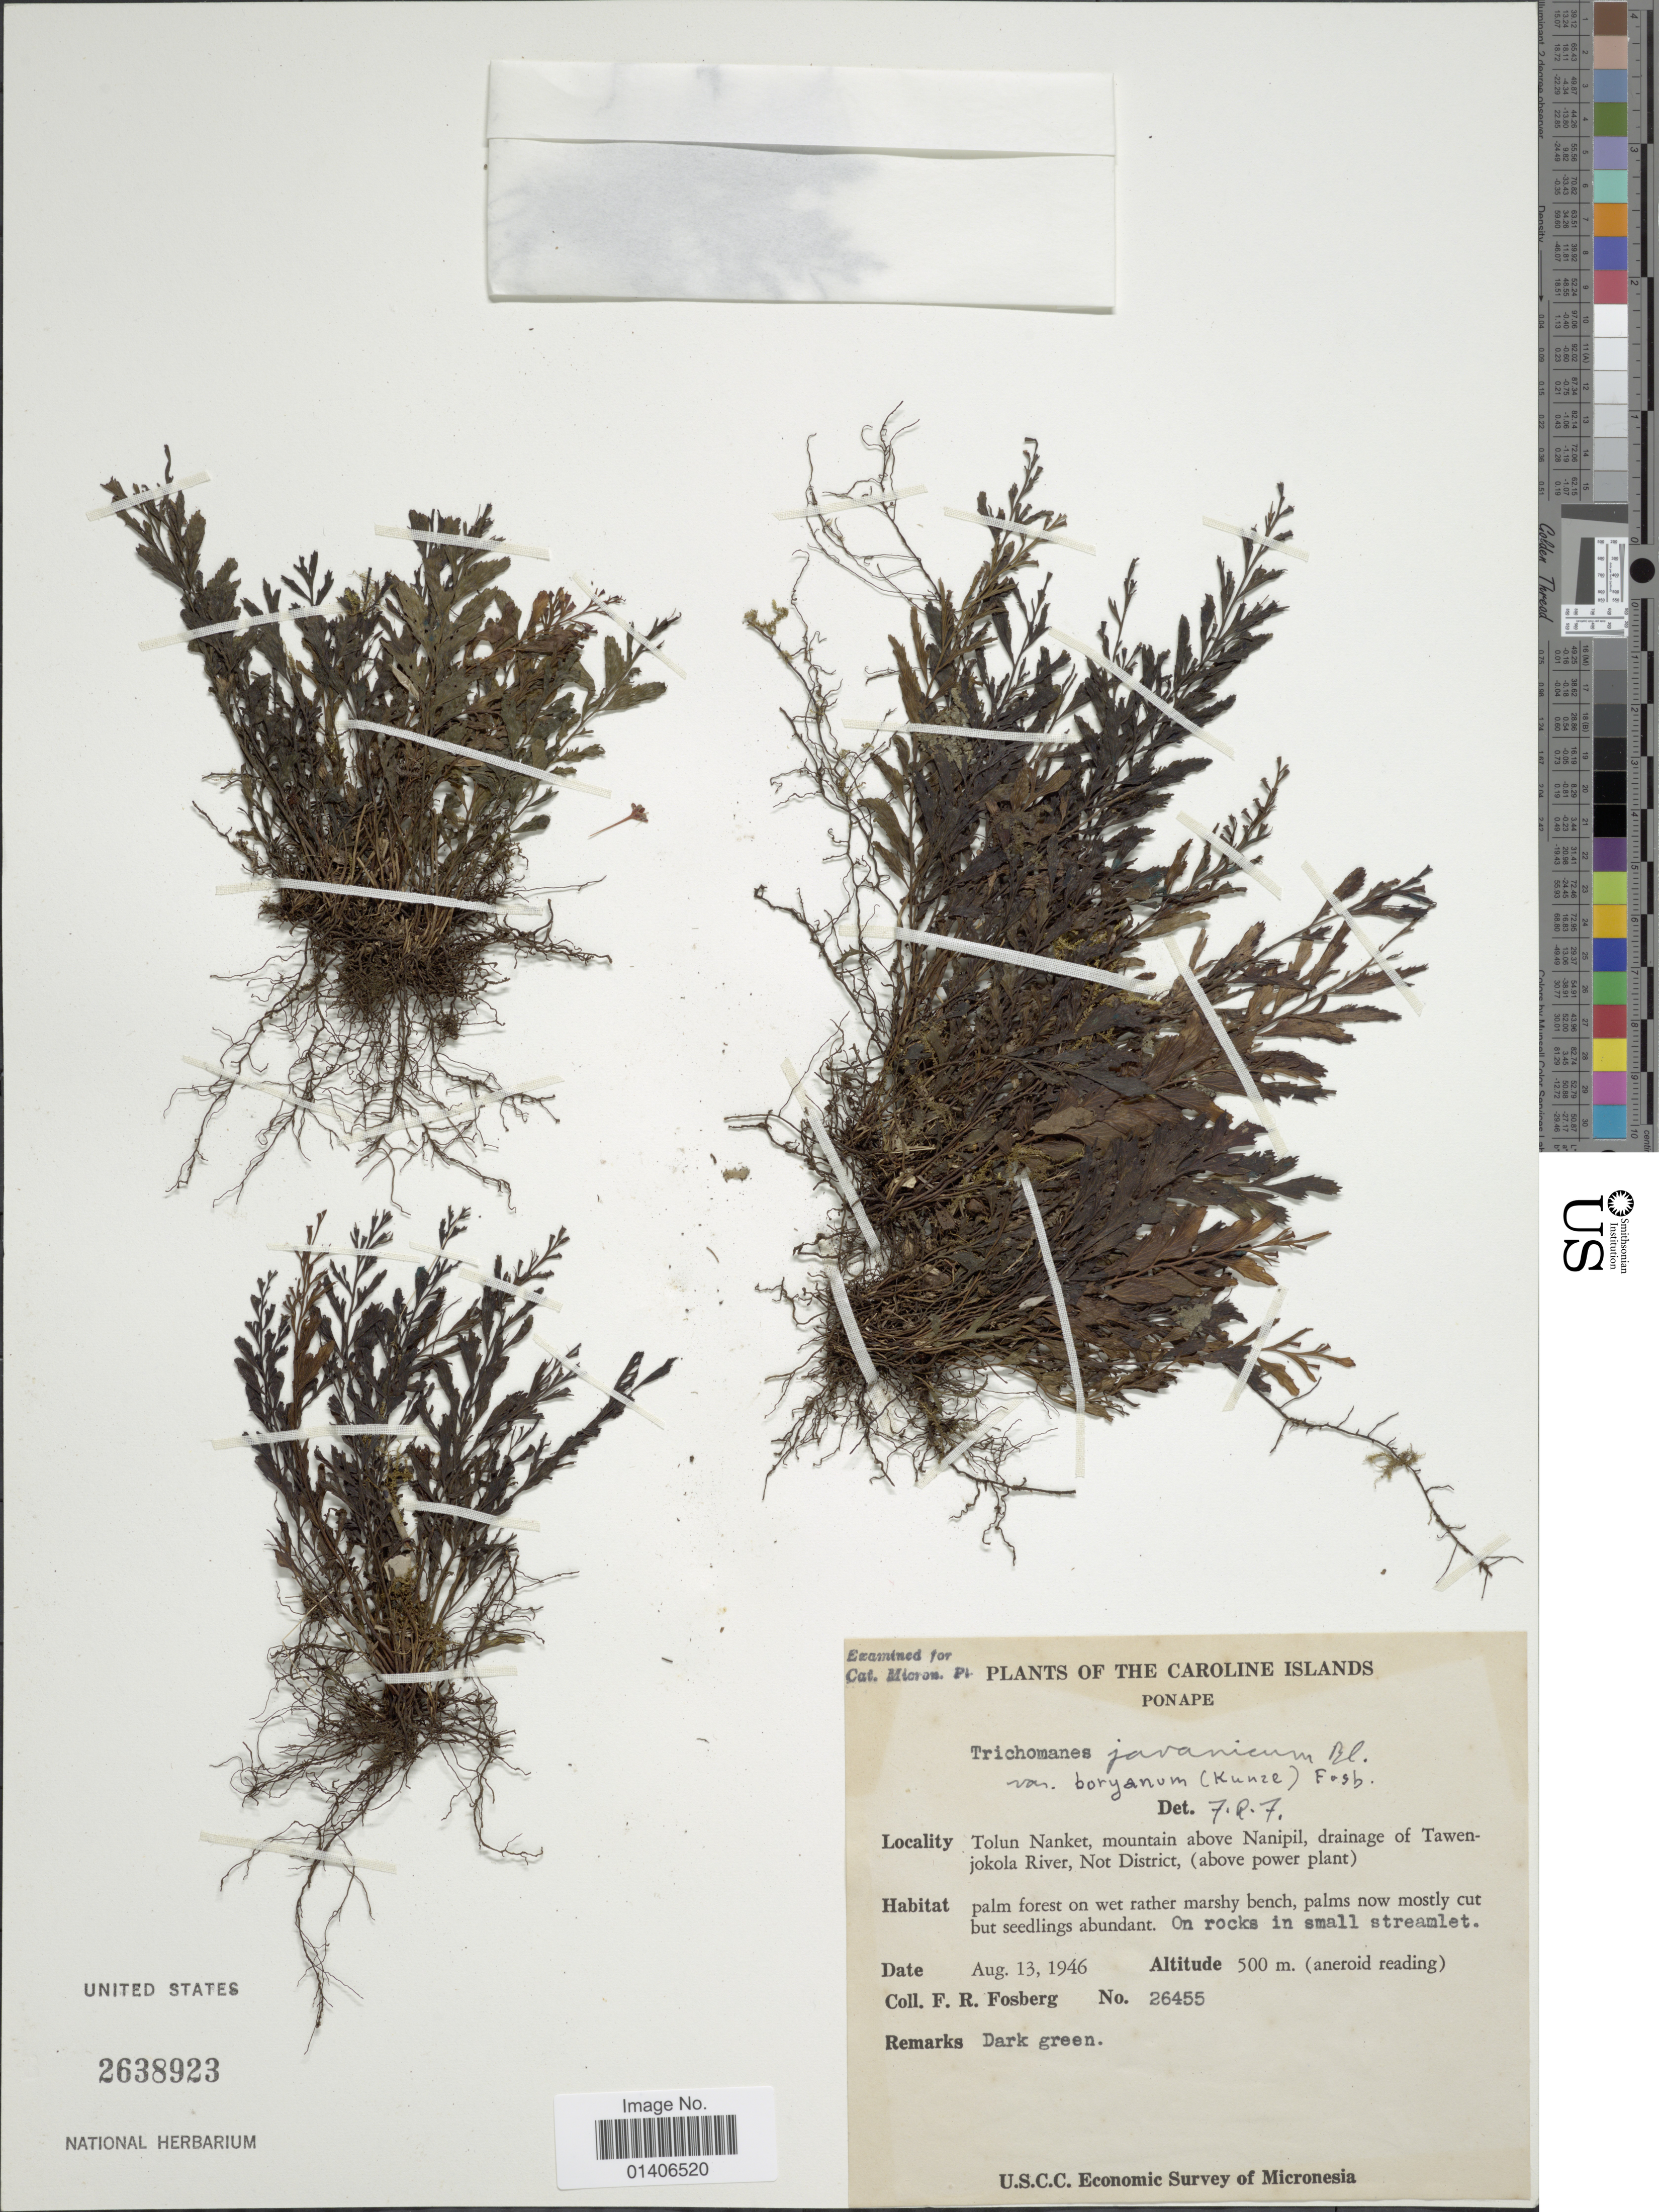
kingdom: Plantae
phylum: Tracheophyta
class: Polypodiopsida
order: Hymenophyllales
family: Hymenophyllaceae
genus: Cephalomanes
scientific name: Cephalomanes atrovirens subsp. boryanum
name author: (Kunze) K. Iwats.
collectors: F. R. Fosberg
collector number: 26455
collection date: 1946-08-13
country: Micronesia, Federated States of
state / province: Pohnpei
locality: The Caroline Islands, Ponape, Tolun Nanket, mountain above Nanipil, drainage of Tawenjokola River, Not District, (above power plant)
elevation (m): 500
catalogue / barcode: US 2638923